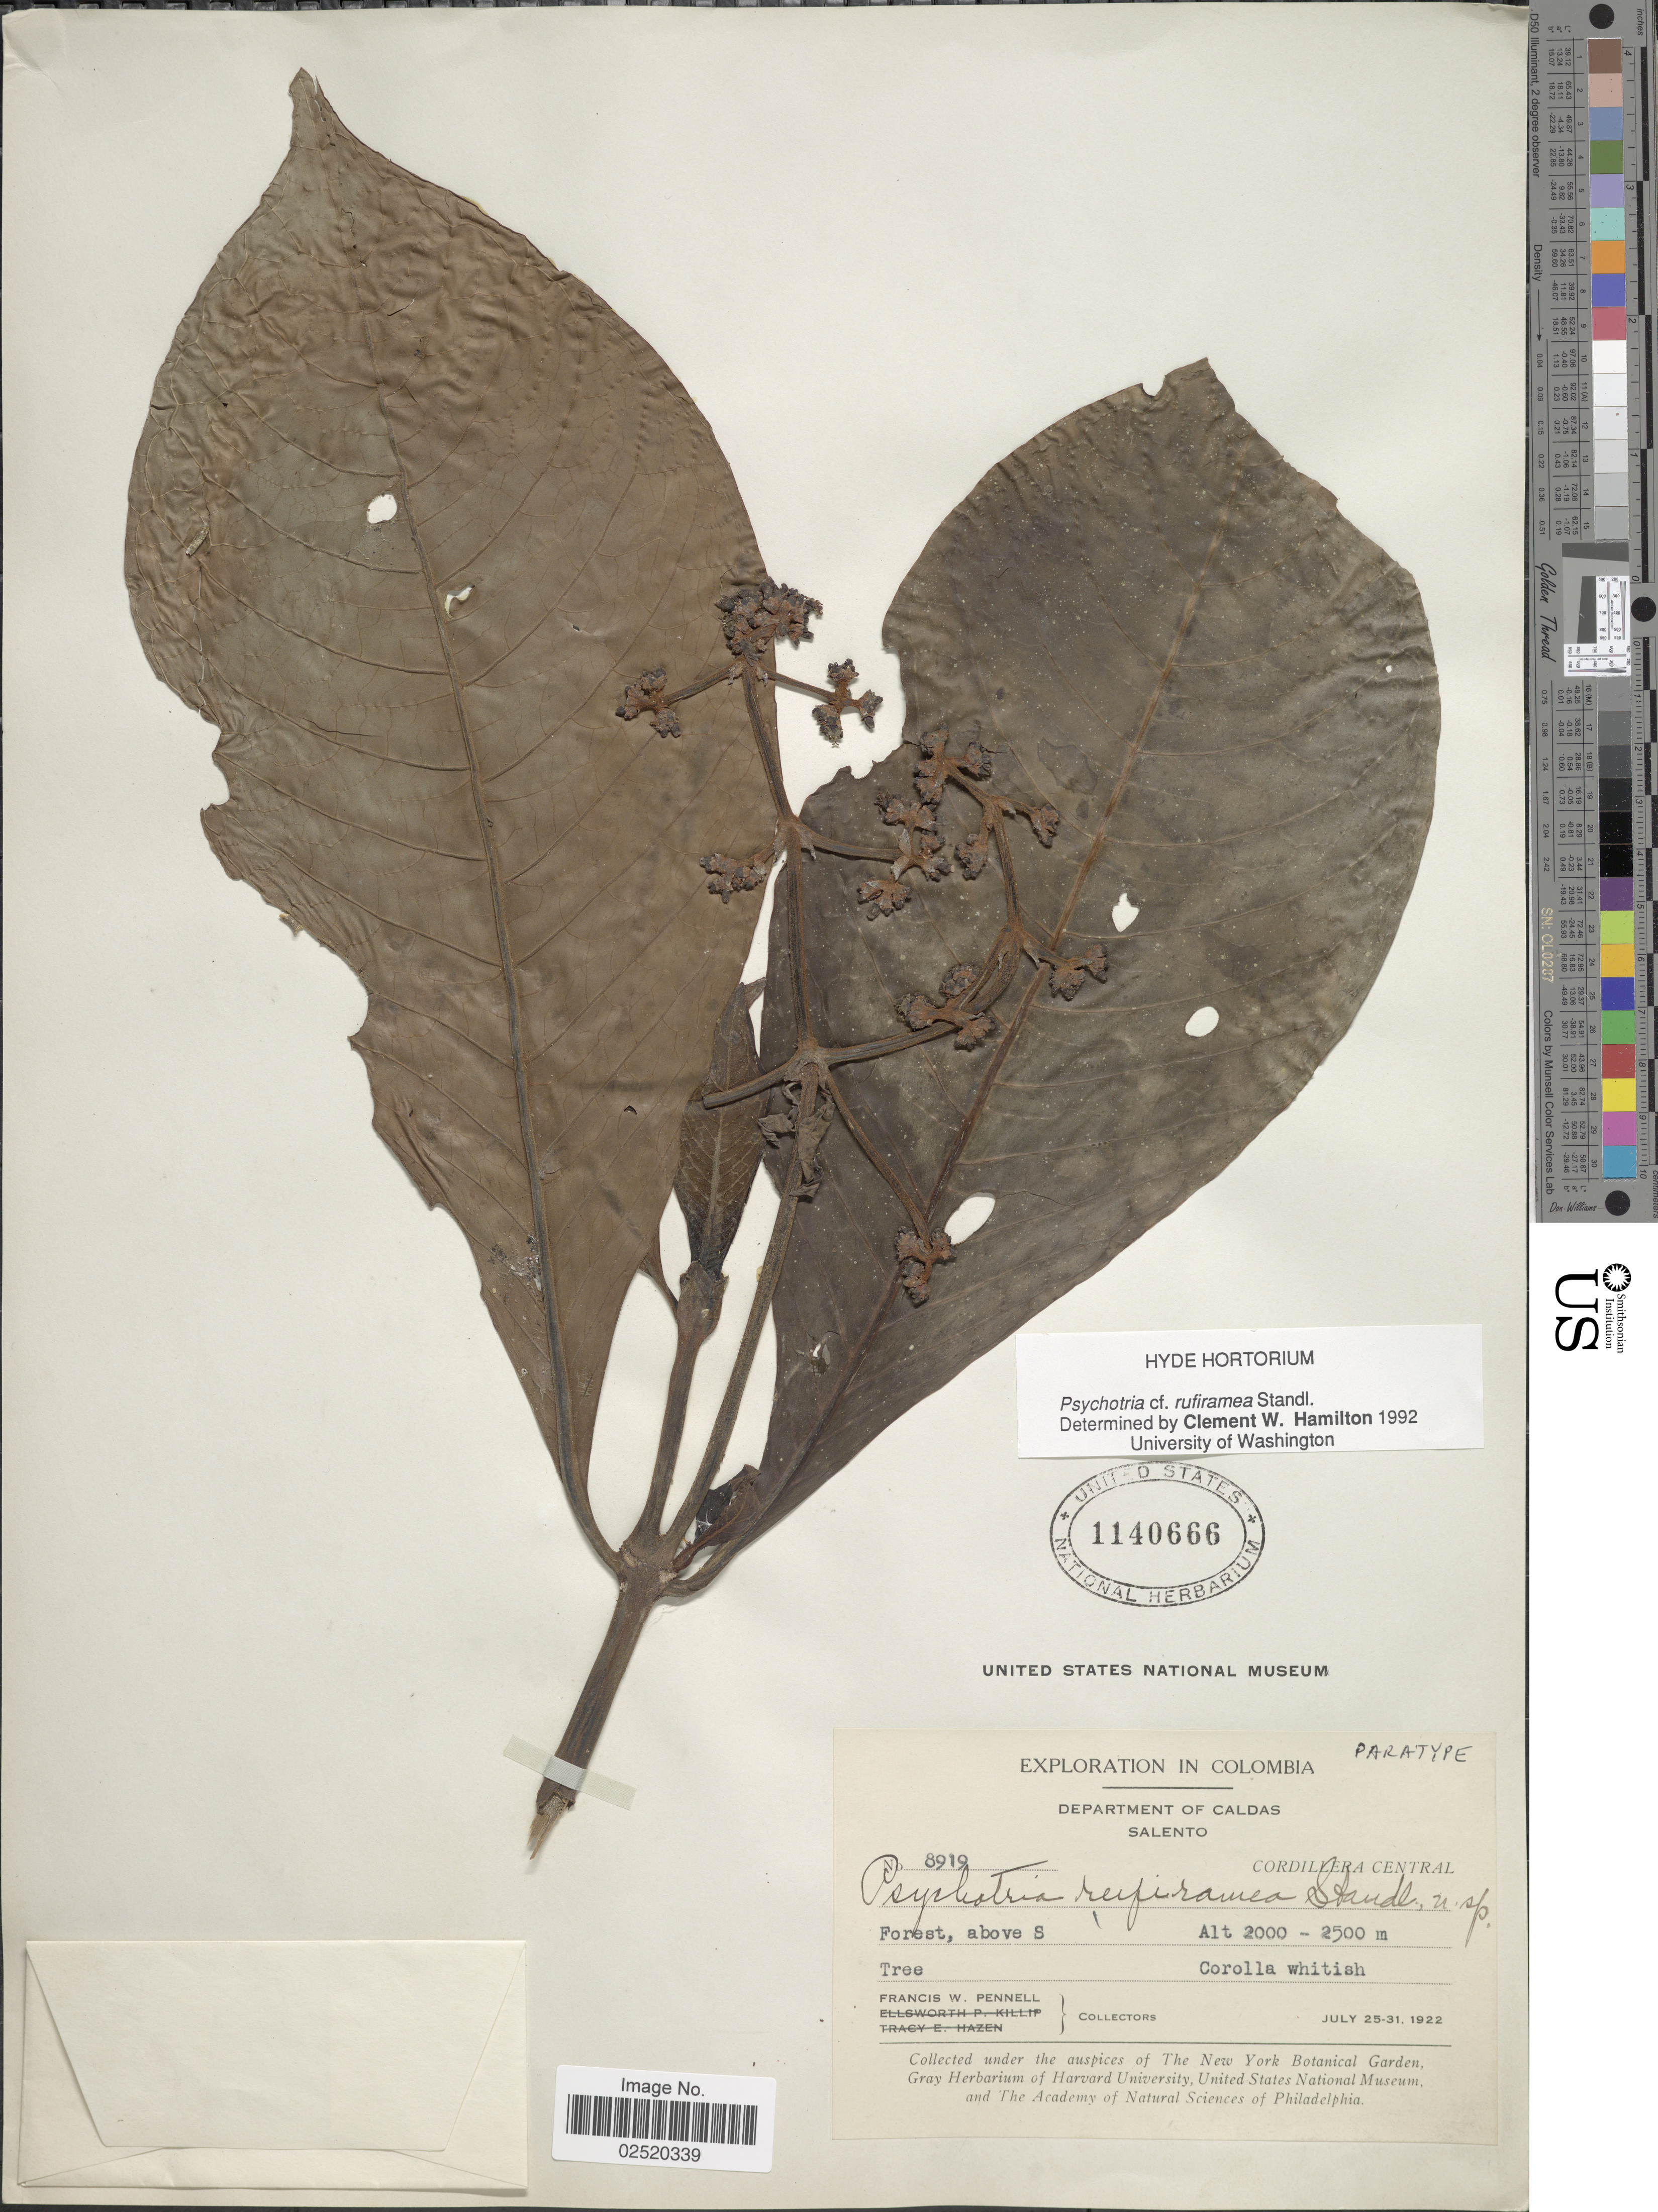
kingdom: Plantae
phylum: Tracheophyta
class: Magnoliopsida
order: Gentianales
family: Rubiaceae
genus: Psychotria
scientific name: Psychotria rufiramea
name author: Standl.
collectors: F. W. Pennell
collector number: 8919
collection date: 1922-07-25/1922-07-31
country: Colombia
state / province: Caldas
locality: Department of Caldas, Salento, Cordillera Central , Forest above S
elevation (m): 2000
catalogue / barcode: US 1140666